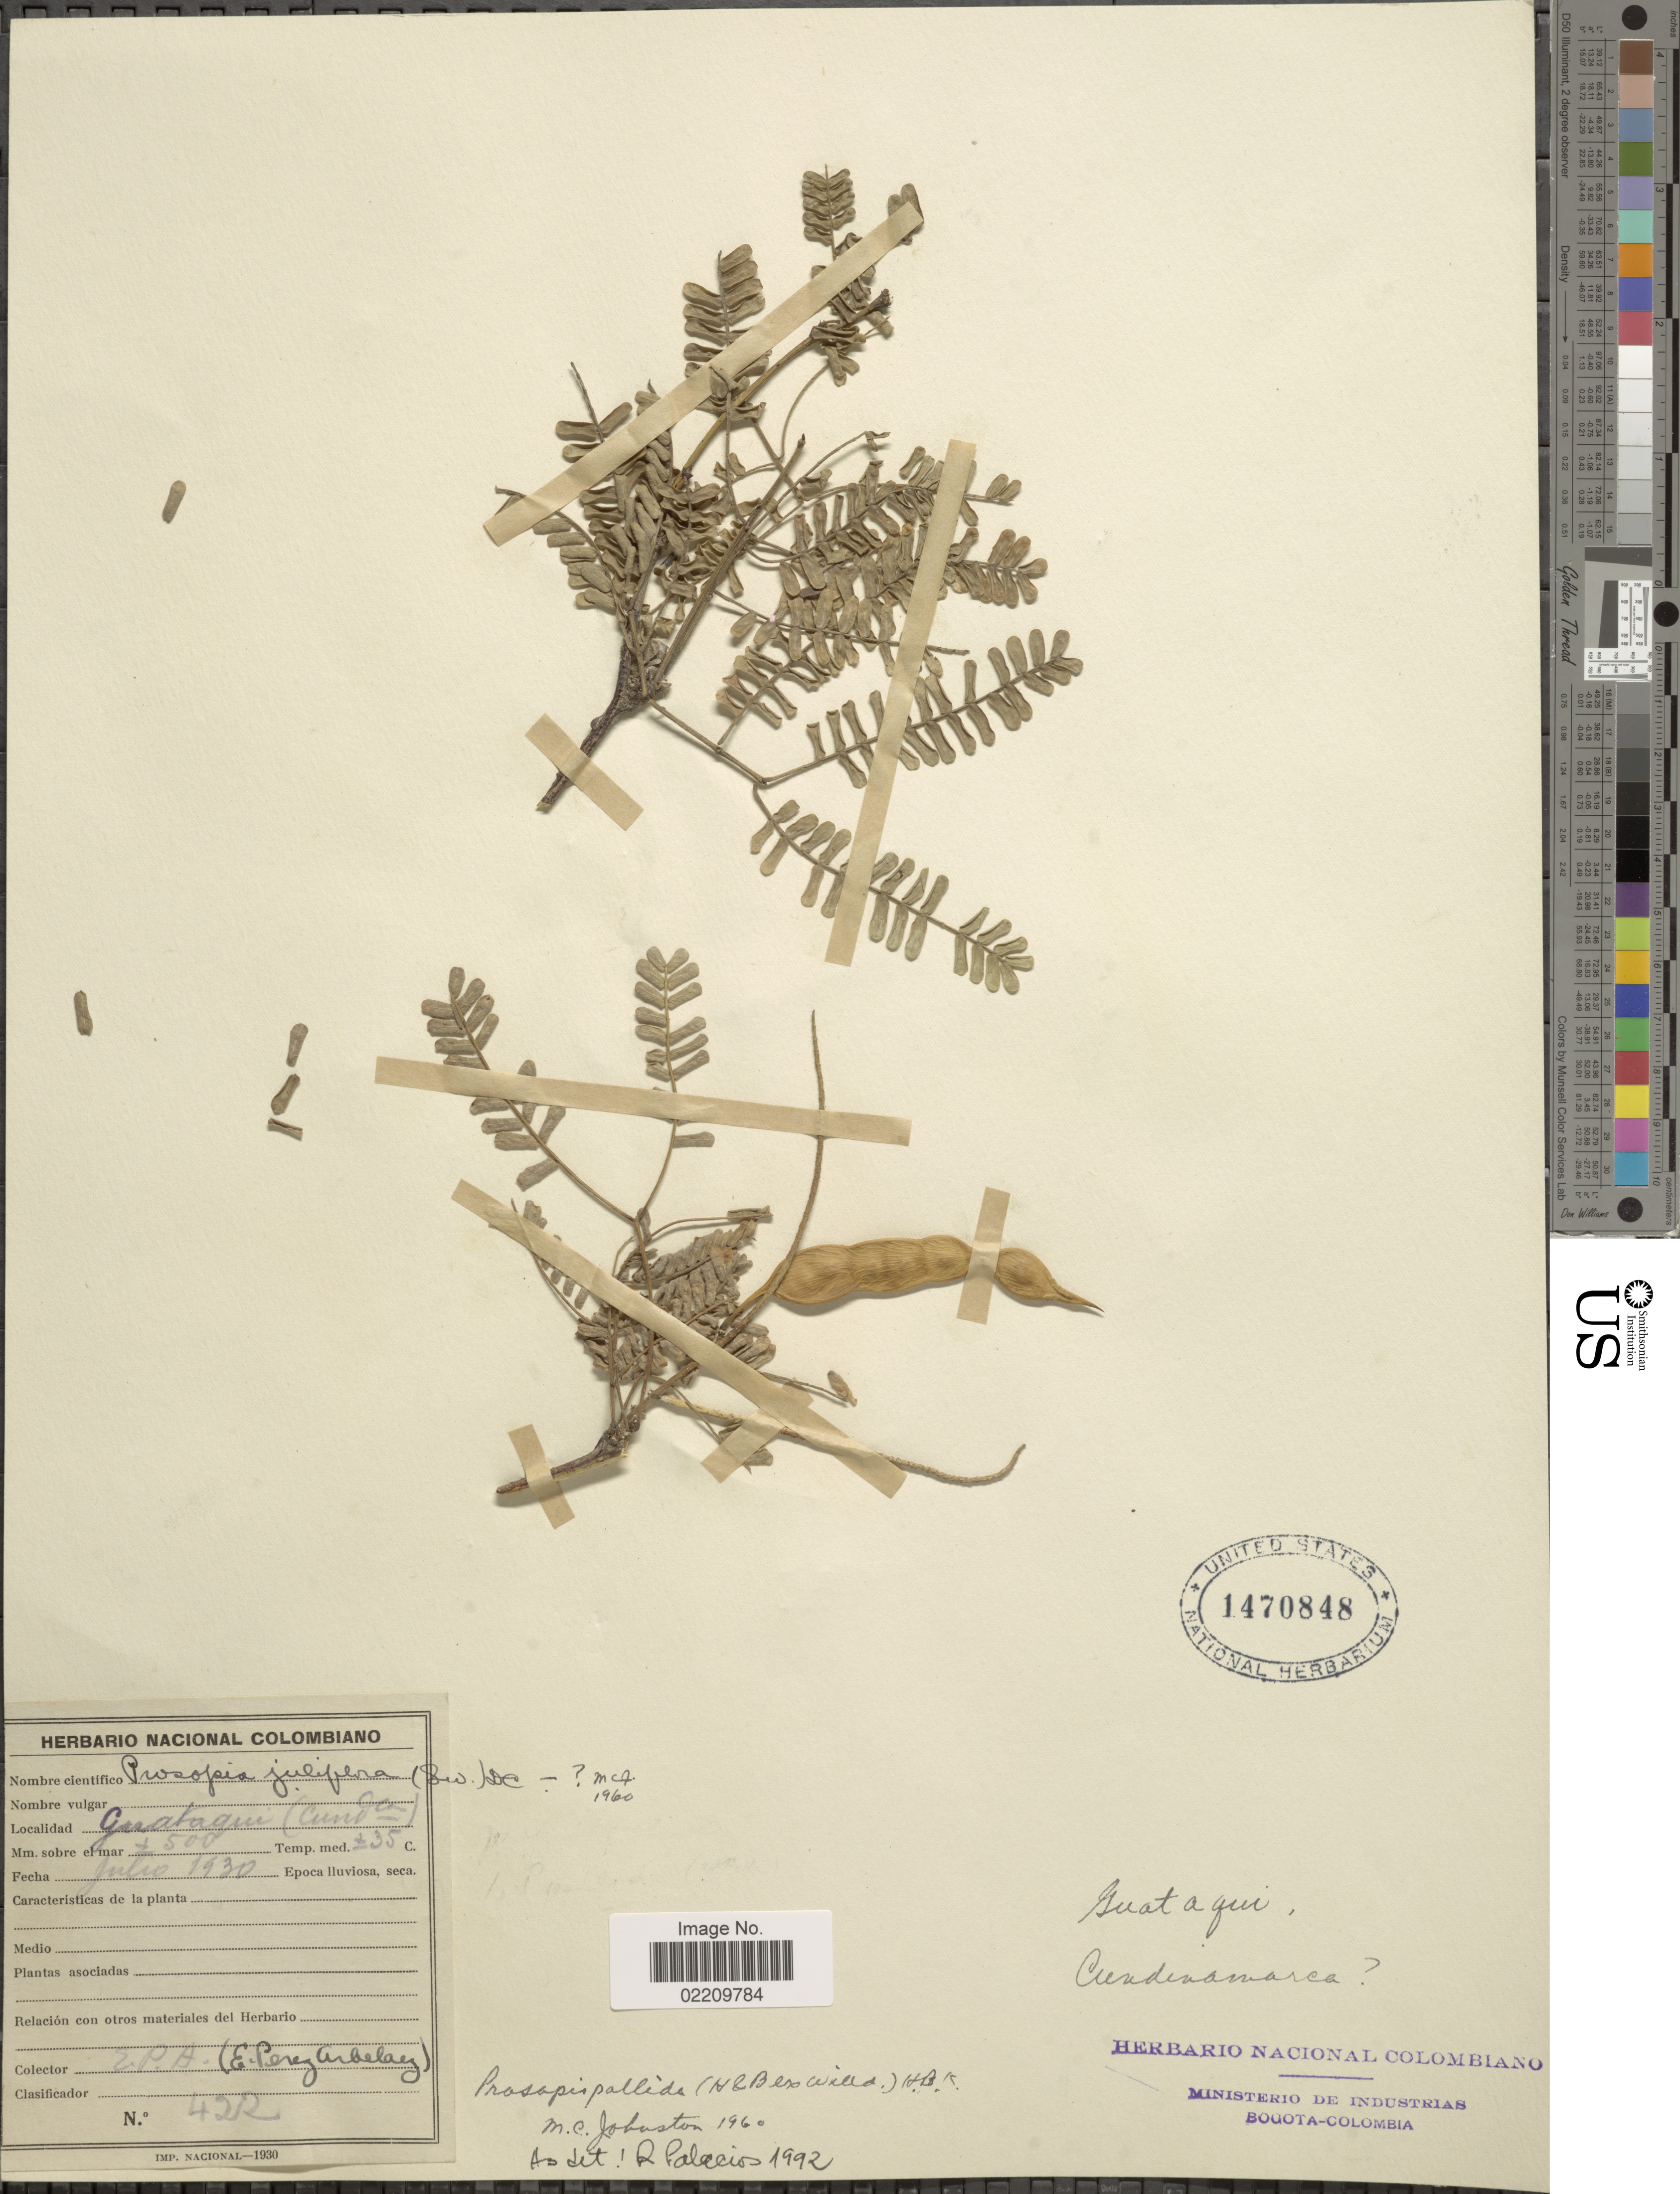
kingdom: Plantae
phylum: Tracheophyta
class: Magnoliopsida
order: Fabales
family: Fabaceae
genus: Neltuma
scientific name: Neltuma pallida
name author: (Humb. & Bonpl. ex Willd.) C. E. Hughes & G.P. Lewis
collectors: E. Pérez Arbeláez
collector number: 422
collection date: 1930-07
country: Colombia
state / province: Cundinamarca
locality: Guatagui (Cunda)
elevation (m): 500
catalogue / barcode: US 1470848